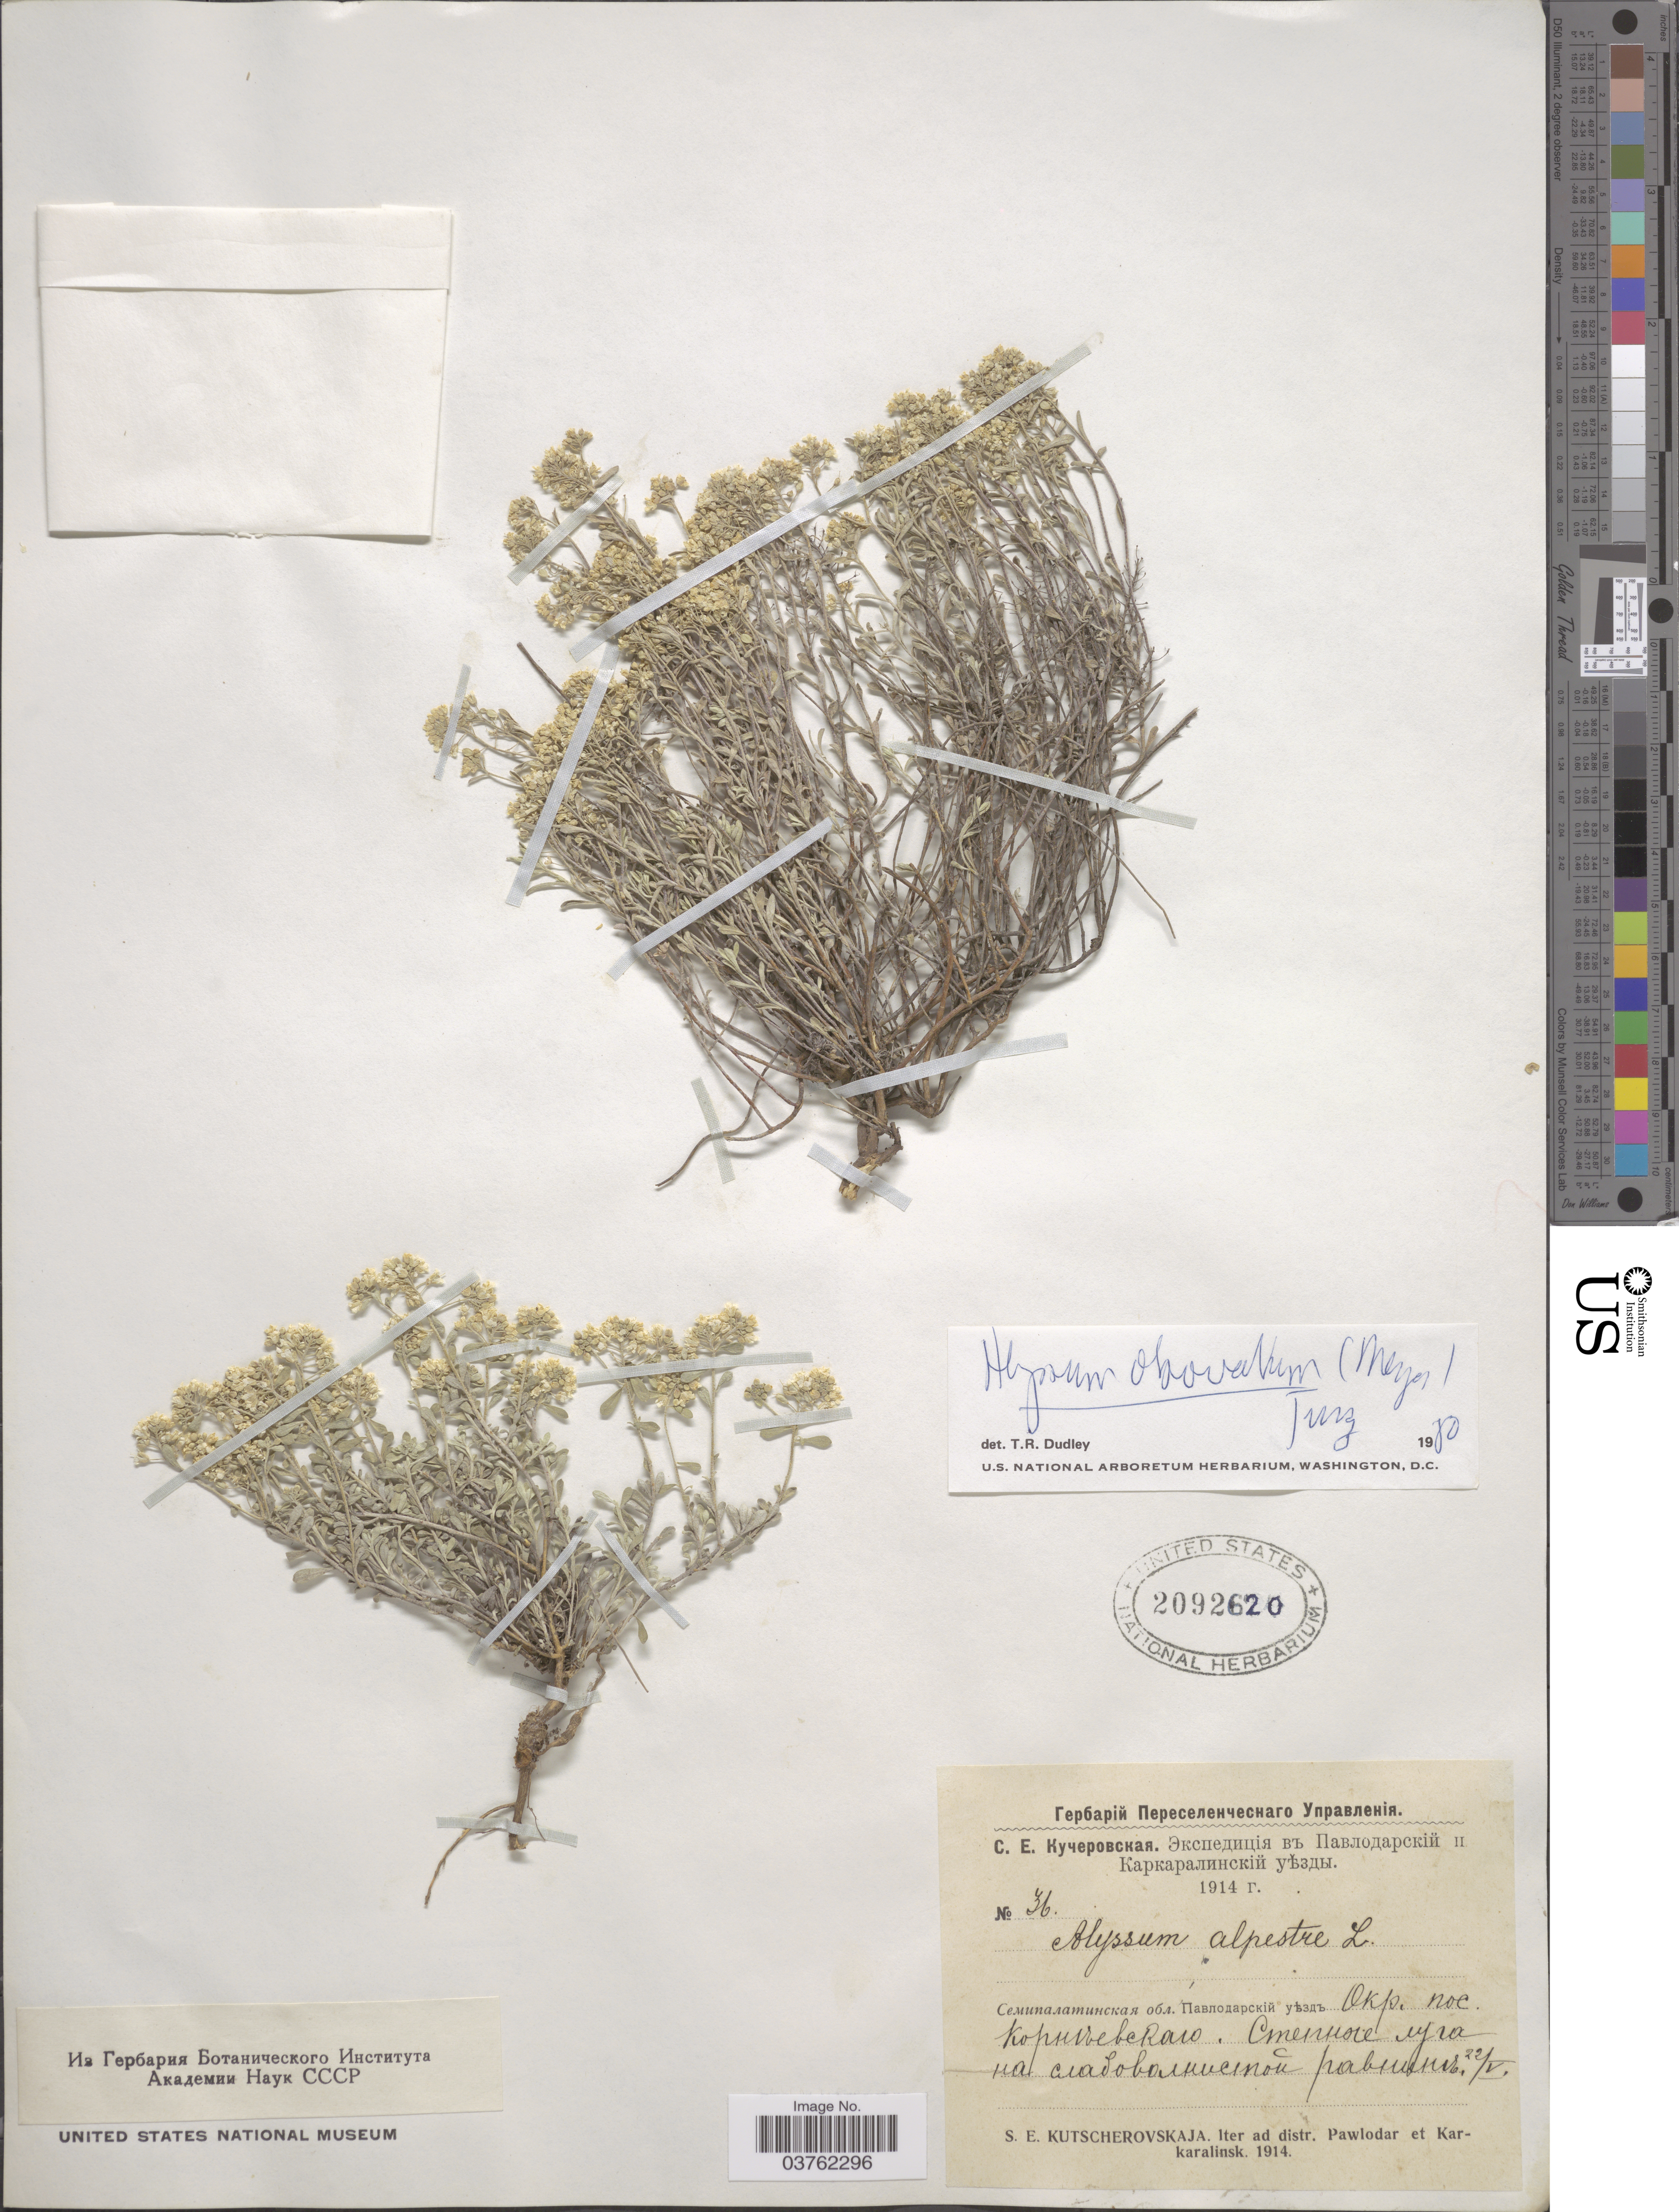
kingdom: Plantae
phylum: Tracheophyta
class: Magnoliopsida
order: Brassicales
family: Brassicaceae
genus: Alyssum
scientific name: Alyssum obovatum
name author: (C.A. Mey.) Turcz.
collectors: S. Kutscherovskaja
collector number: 36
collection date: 1914-05-22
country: Kazakhstan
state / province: Paylodar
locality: X. Iter ad distr. Pawlodar et Karkaralinsk.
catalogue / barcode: US 2092620